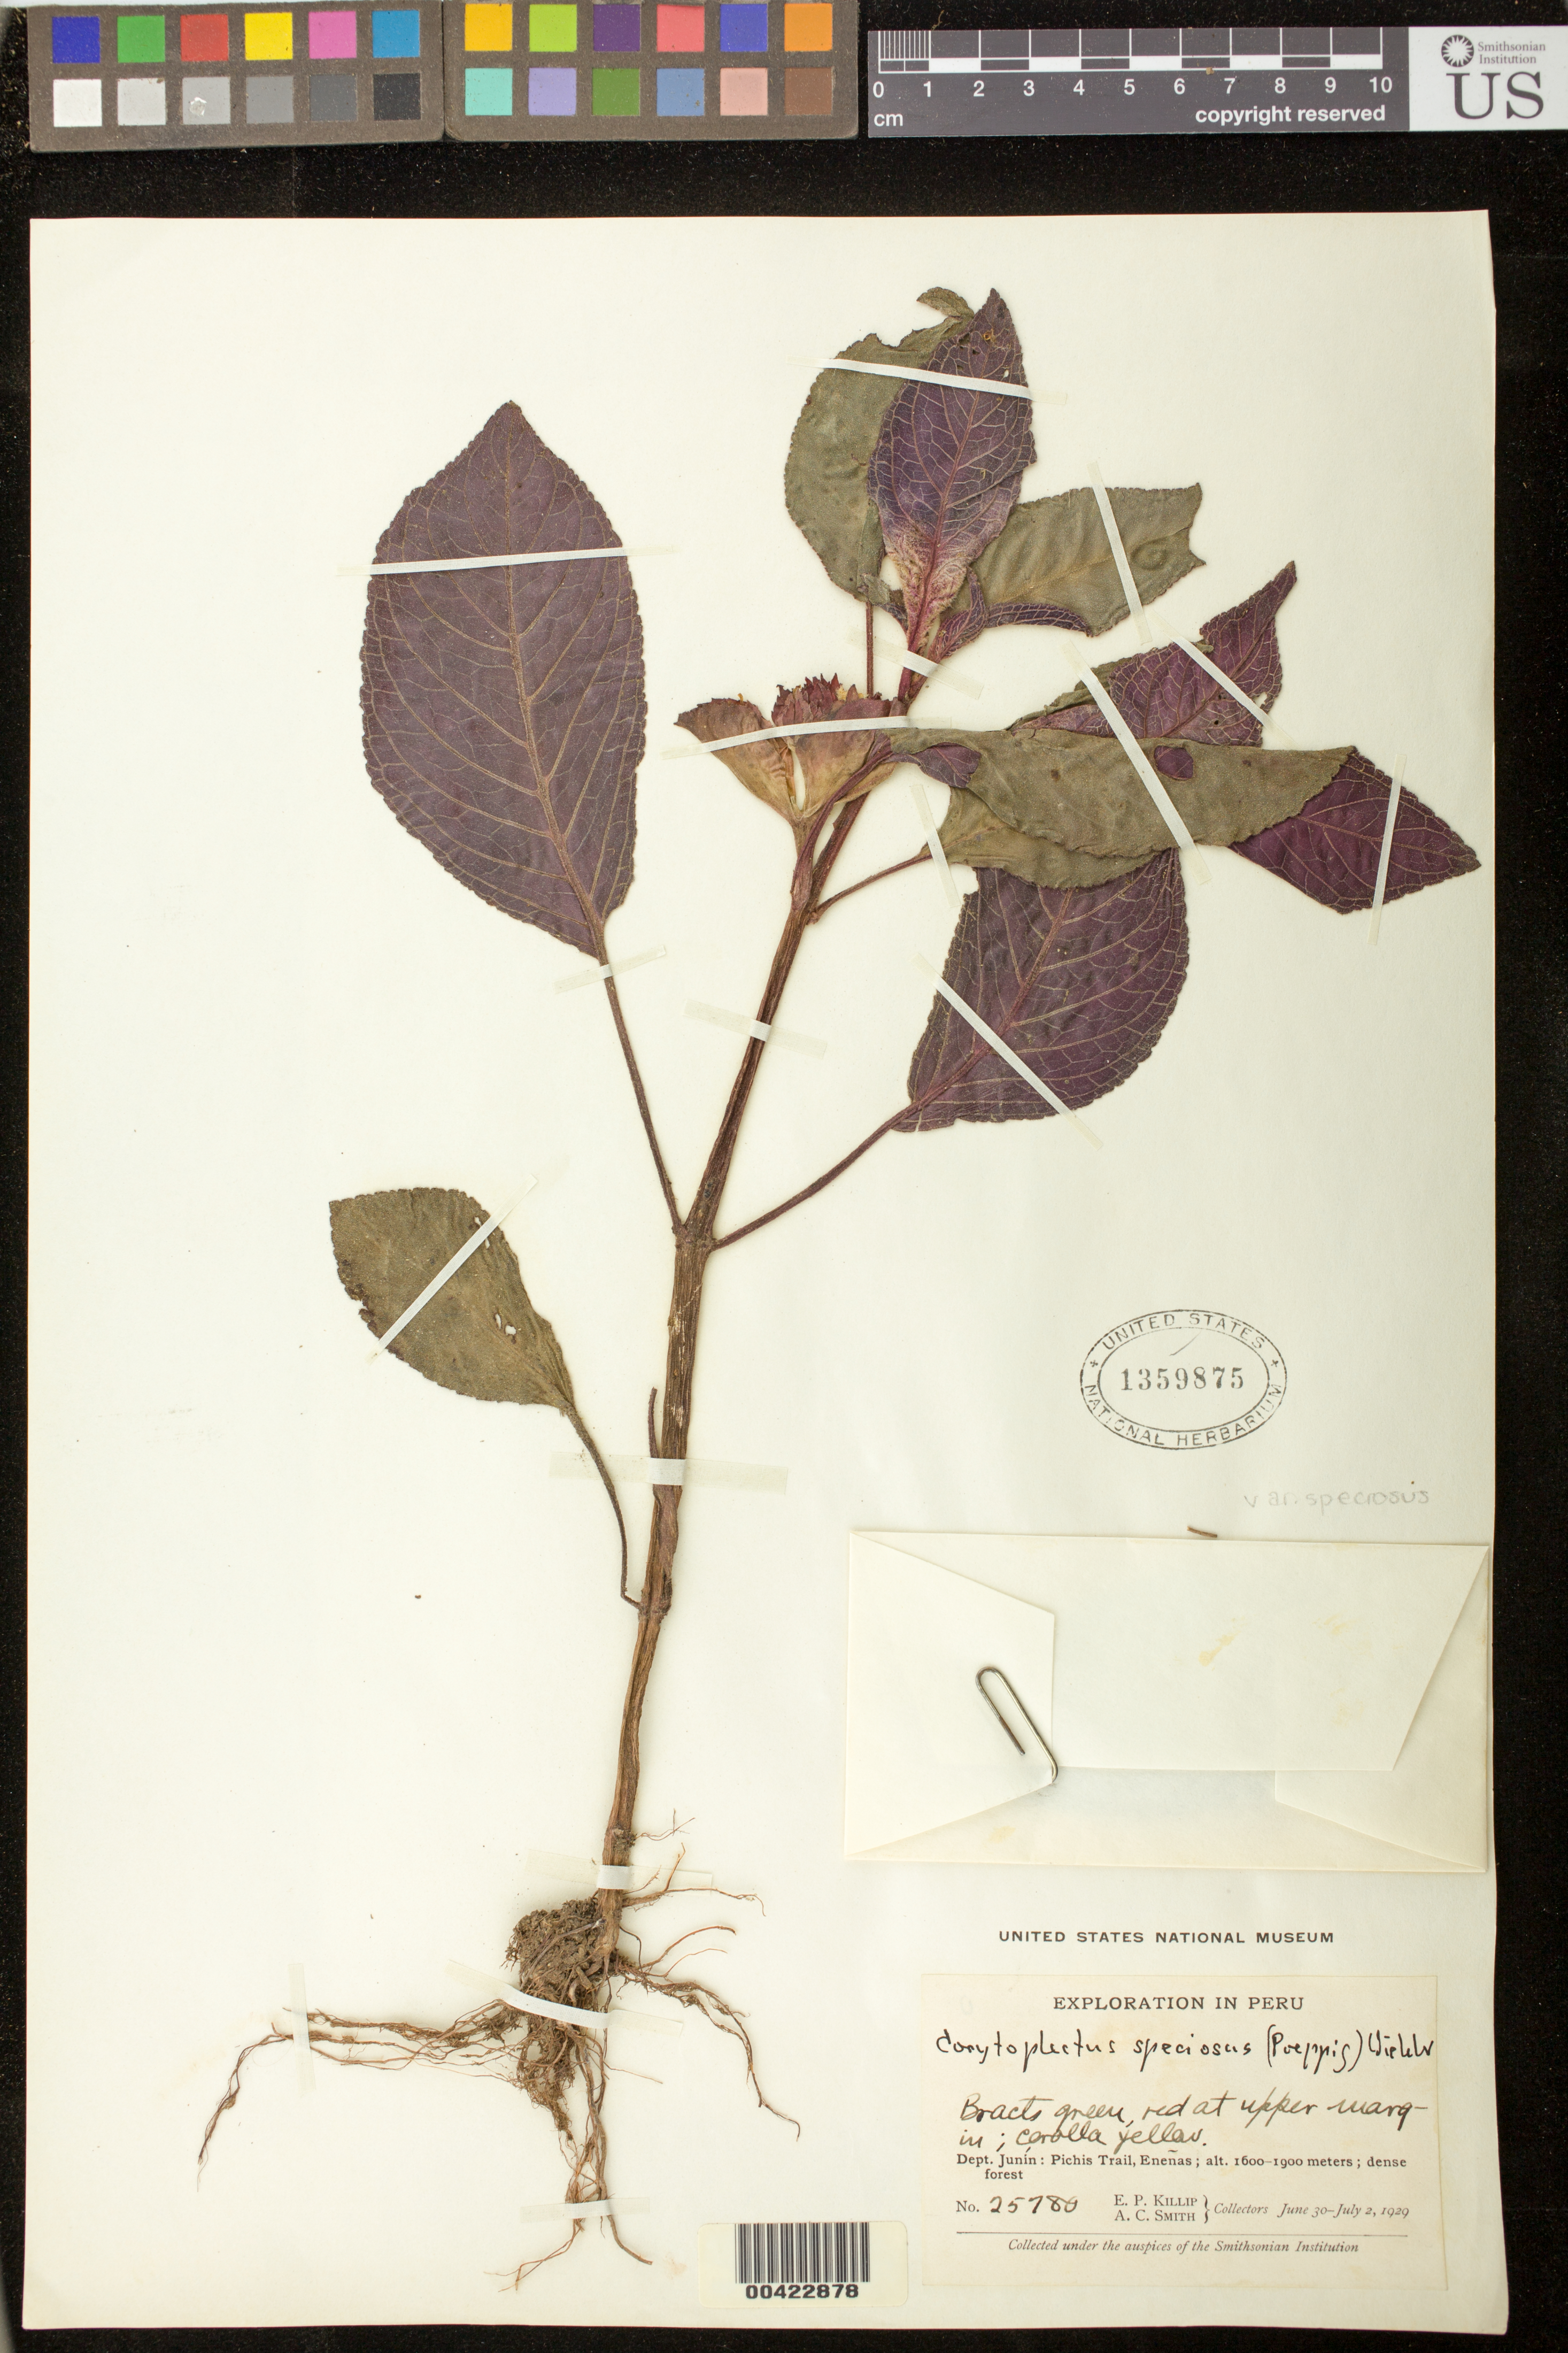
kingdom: Plantae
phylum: Tracheophyta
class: Magnoliopsida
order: Lamiales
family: Gesneriaceae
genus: Corytoplectus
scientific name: Corytoplectus speciosus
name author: (Poepp.) Wiehler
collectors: E. P. Killip & A. C. Smith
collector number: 25780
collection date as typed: Jun-Jul 1929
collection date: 1929-06/1929-07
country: Peru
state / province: Junín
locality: Pichis trail, Eneñas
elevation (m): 1600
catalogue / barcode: US 1359875